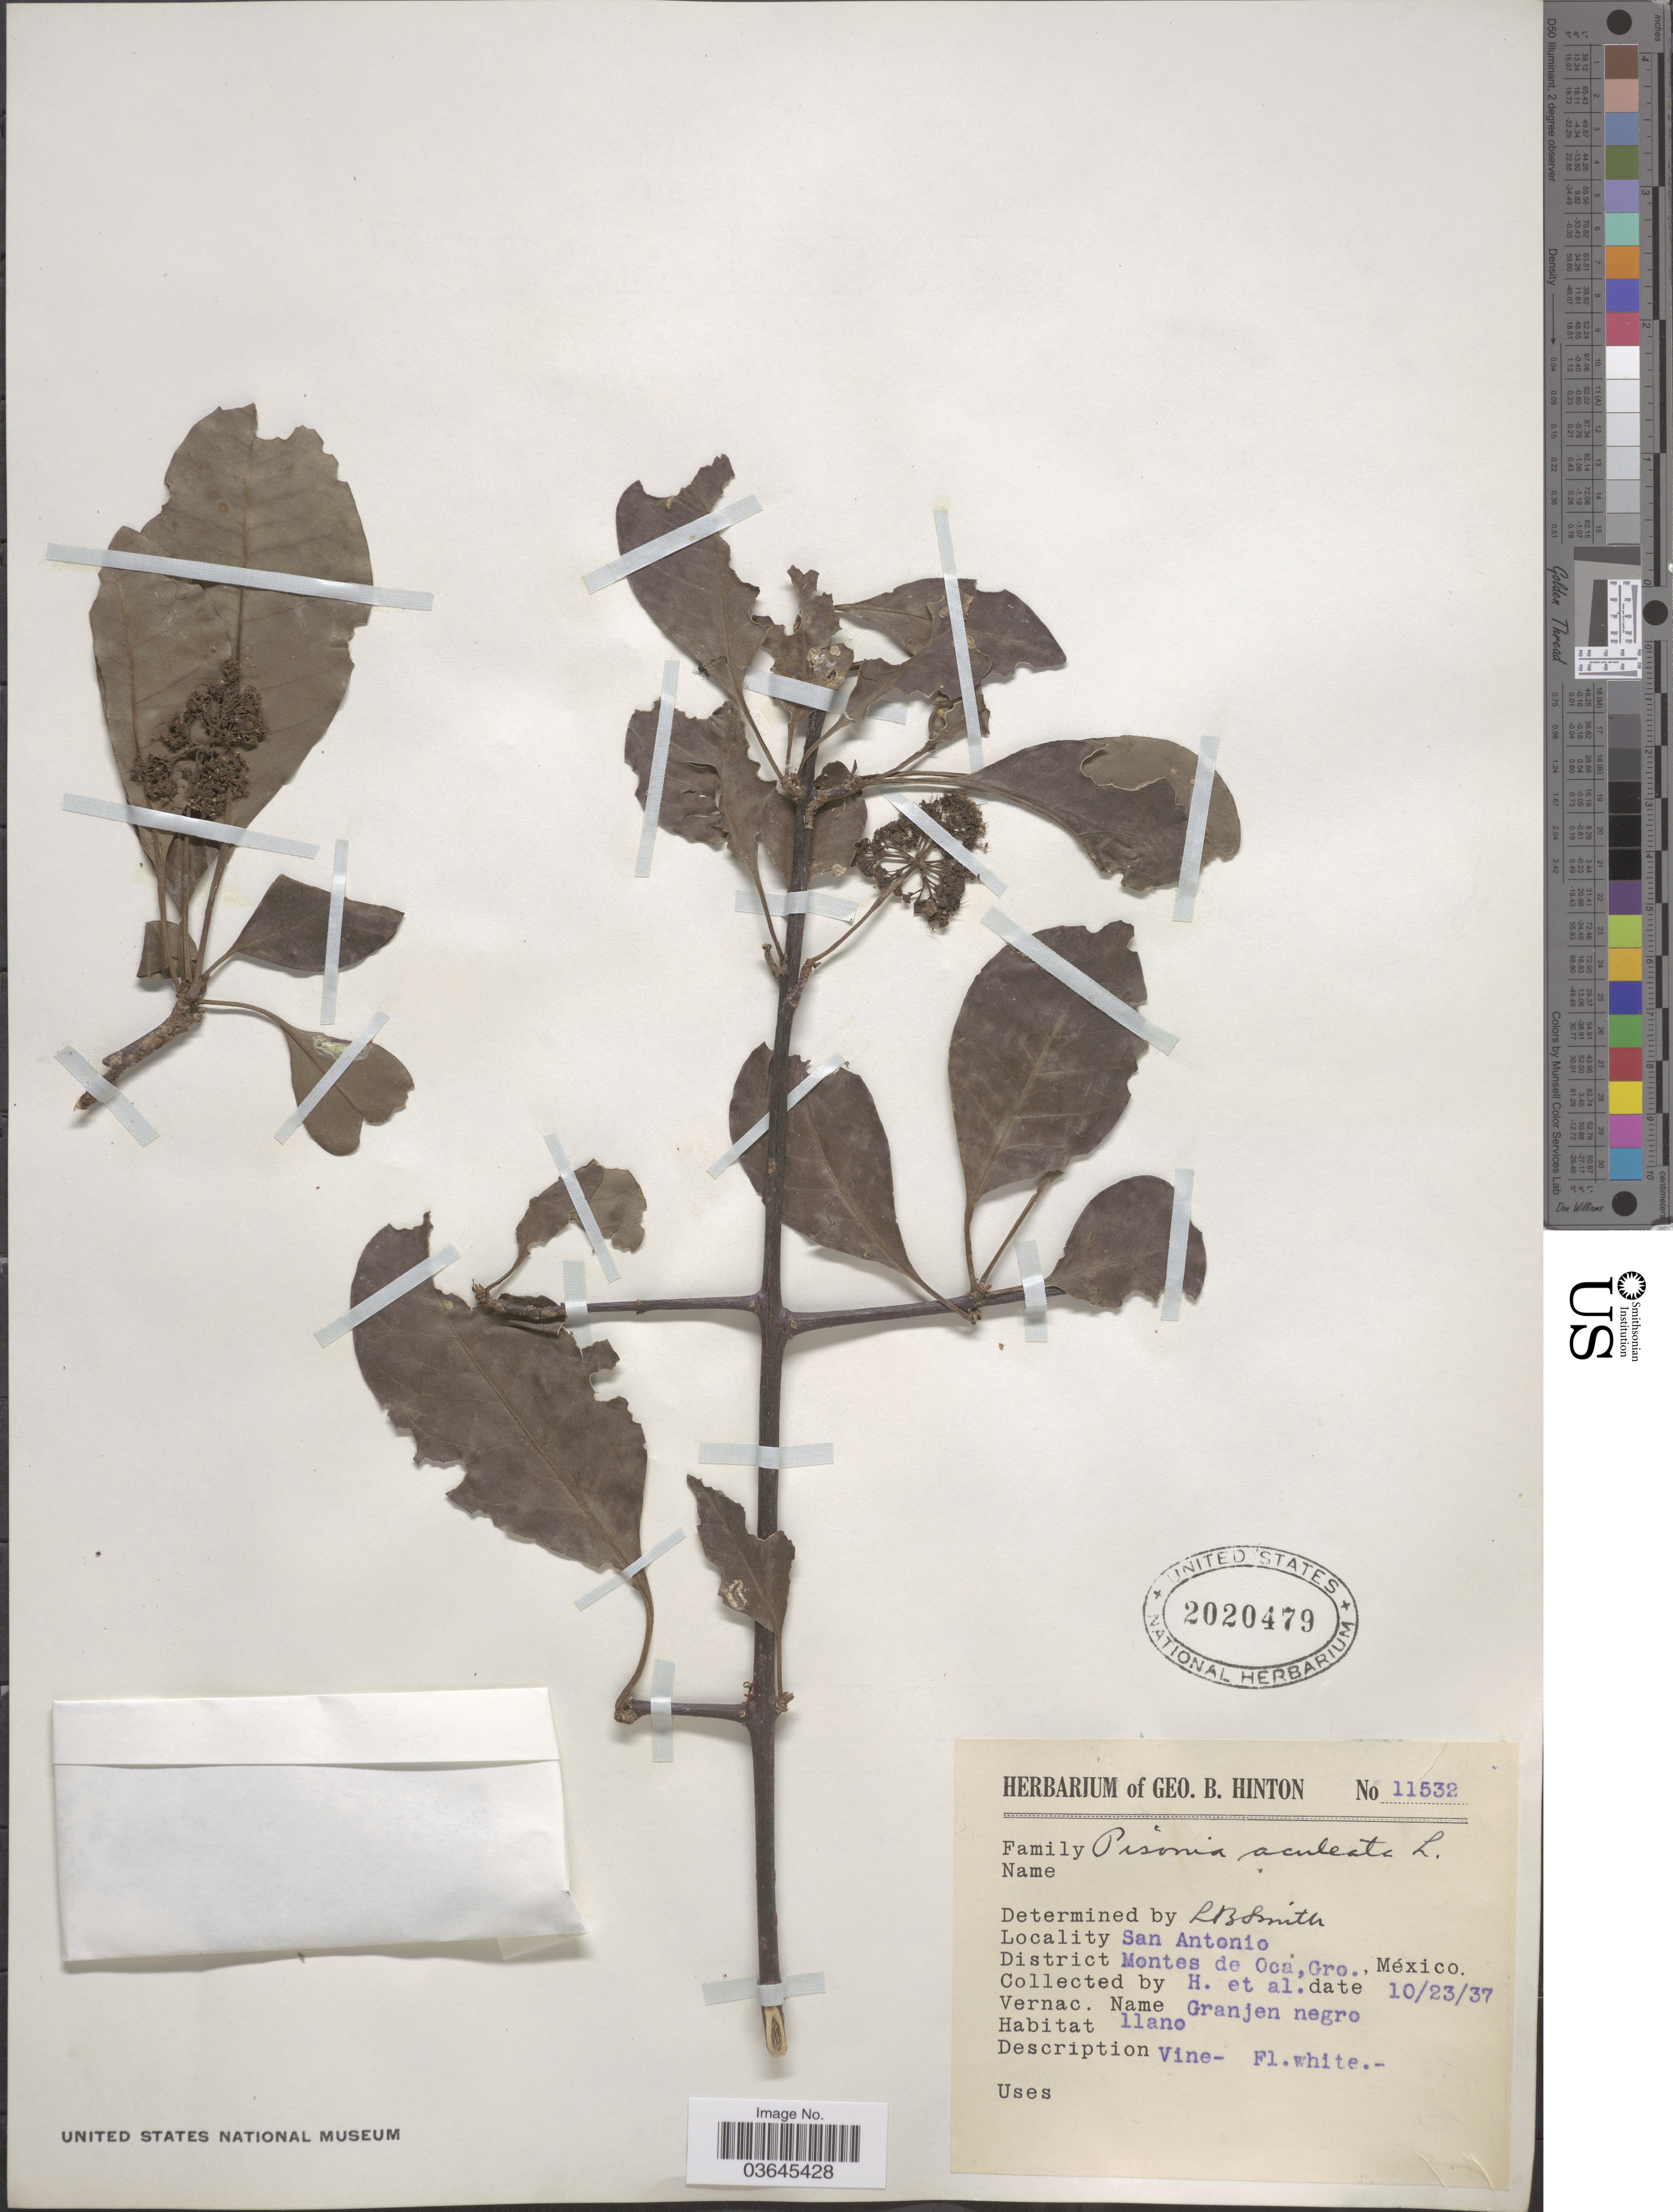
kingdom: Plantae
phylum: Tracheophyta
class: Magnoliopsida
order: Caryophyllales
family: Nyctaginaceae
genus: Pisonia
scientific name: Pisonia aculeata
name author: L.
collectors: G. B. Hinton & et al.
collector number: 11532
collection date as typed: Transcribed d/m/y: 23/10/37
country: Mexico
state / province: Guerrero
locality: San Antonio. District Montes de Oca, Gro.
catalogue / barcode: US 2020479